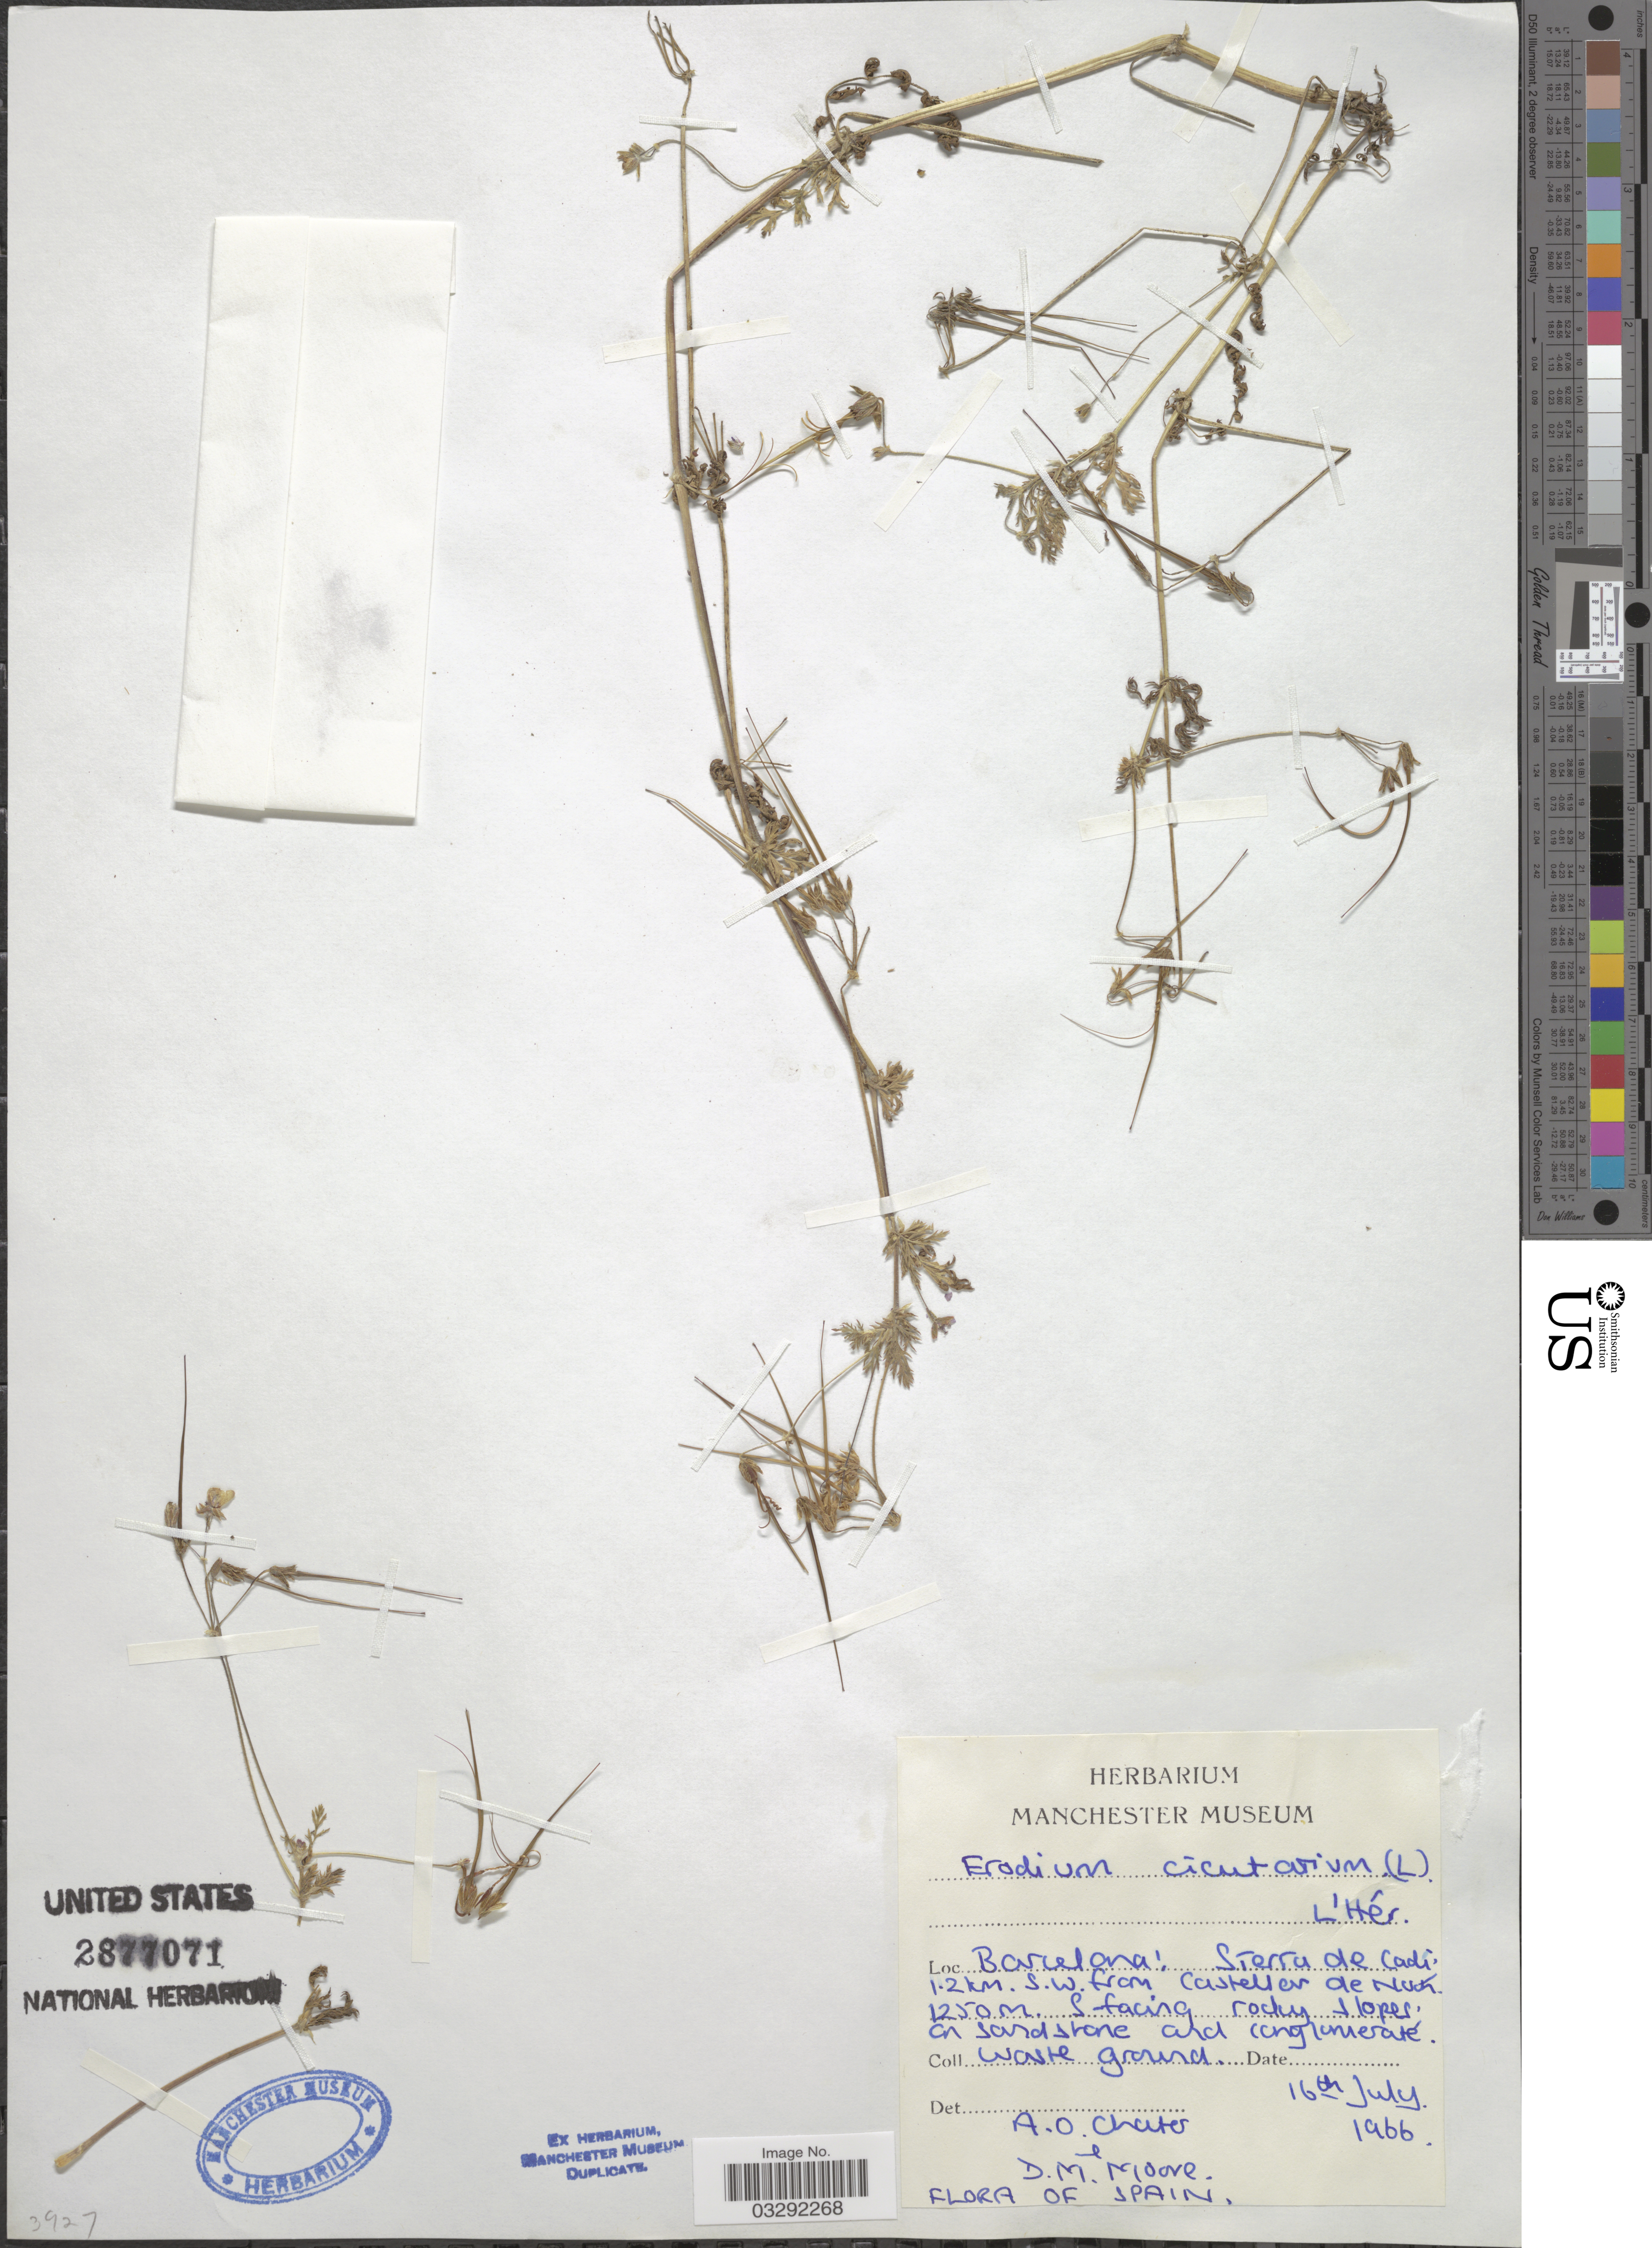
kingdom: Plantae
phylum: Tracheophyta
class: Magnoliopsida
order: Geraniales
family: Geraniaceae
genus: Erodium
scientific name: Erodium cicutarium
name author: (L.) L'Hér.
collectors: A. O. Chater & D. Moore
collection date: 1966-07-16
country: Spain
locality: Barcelona: Sierra de Cadi. 1-2 km. S.W. from Casteller de Nuch.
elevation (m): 1250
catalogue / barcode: US 2877071